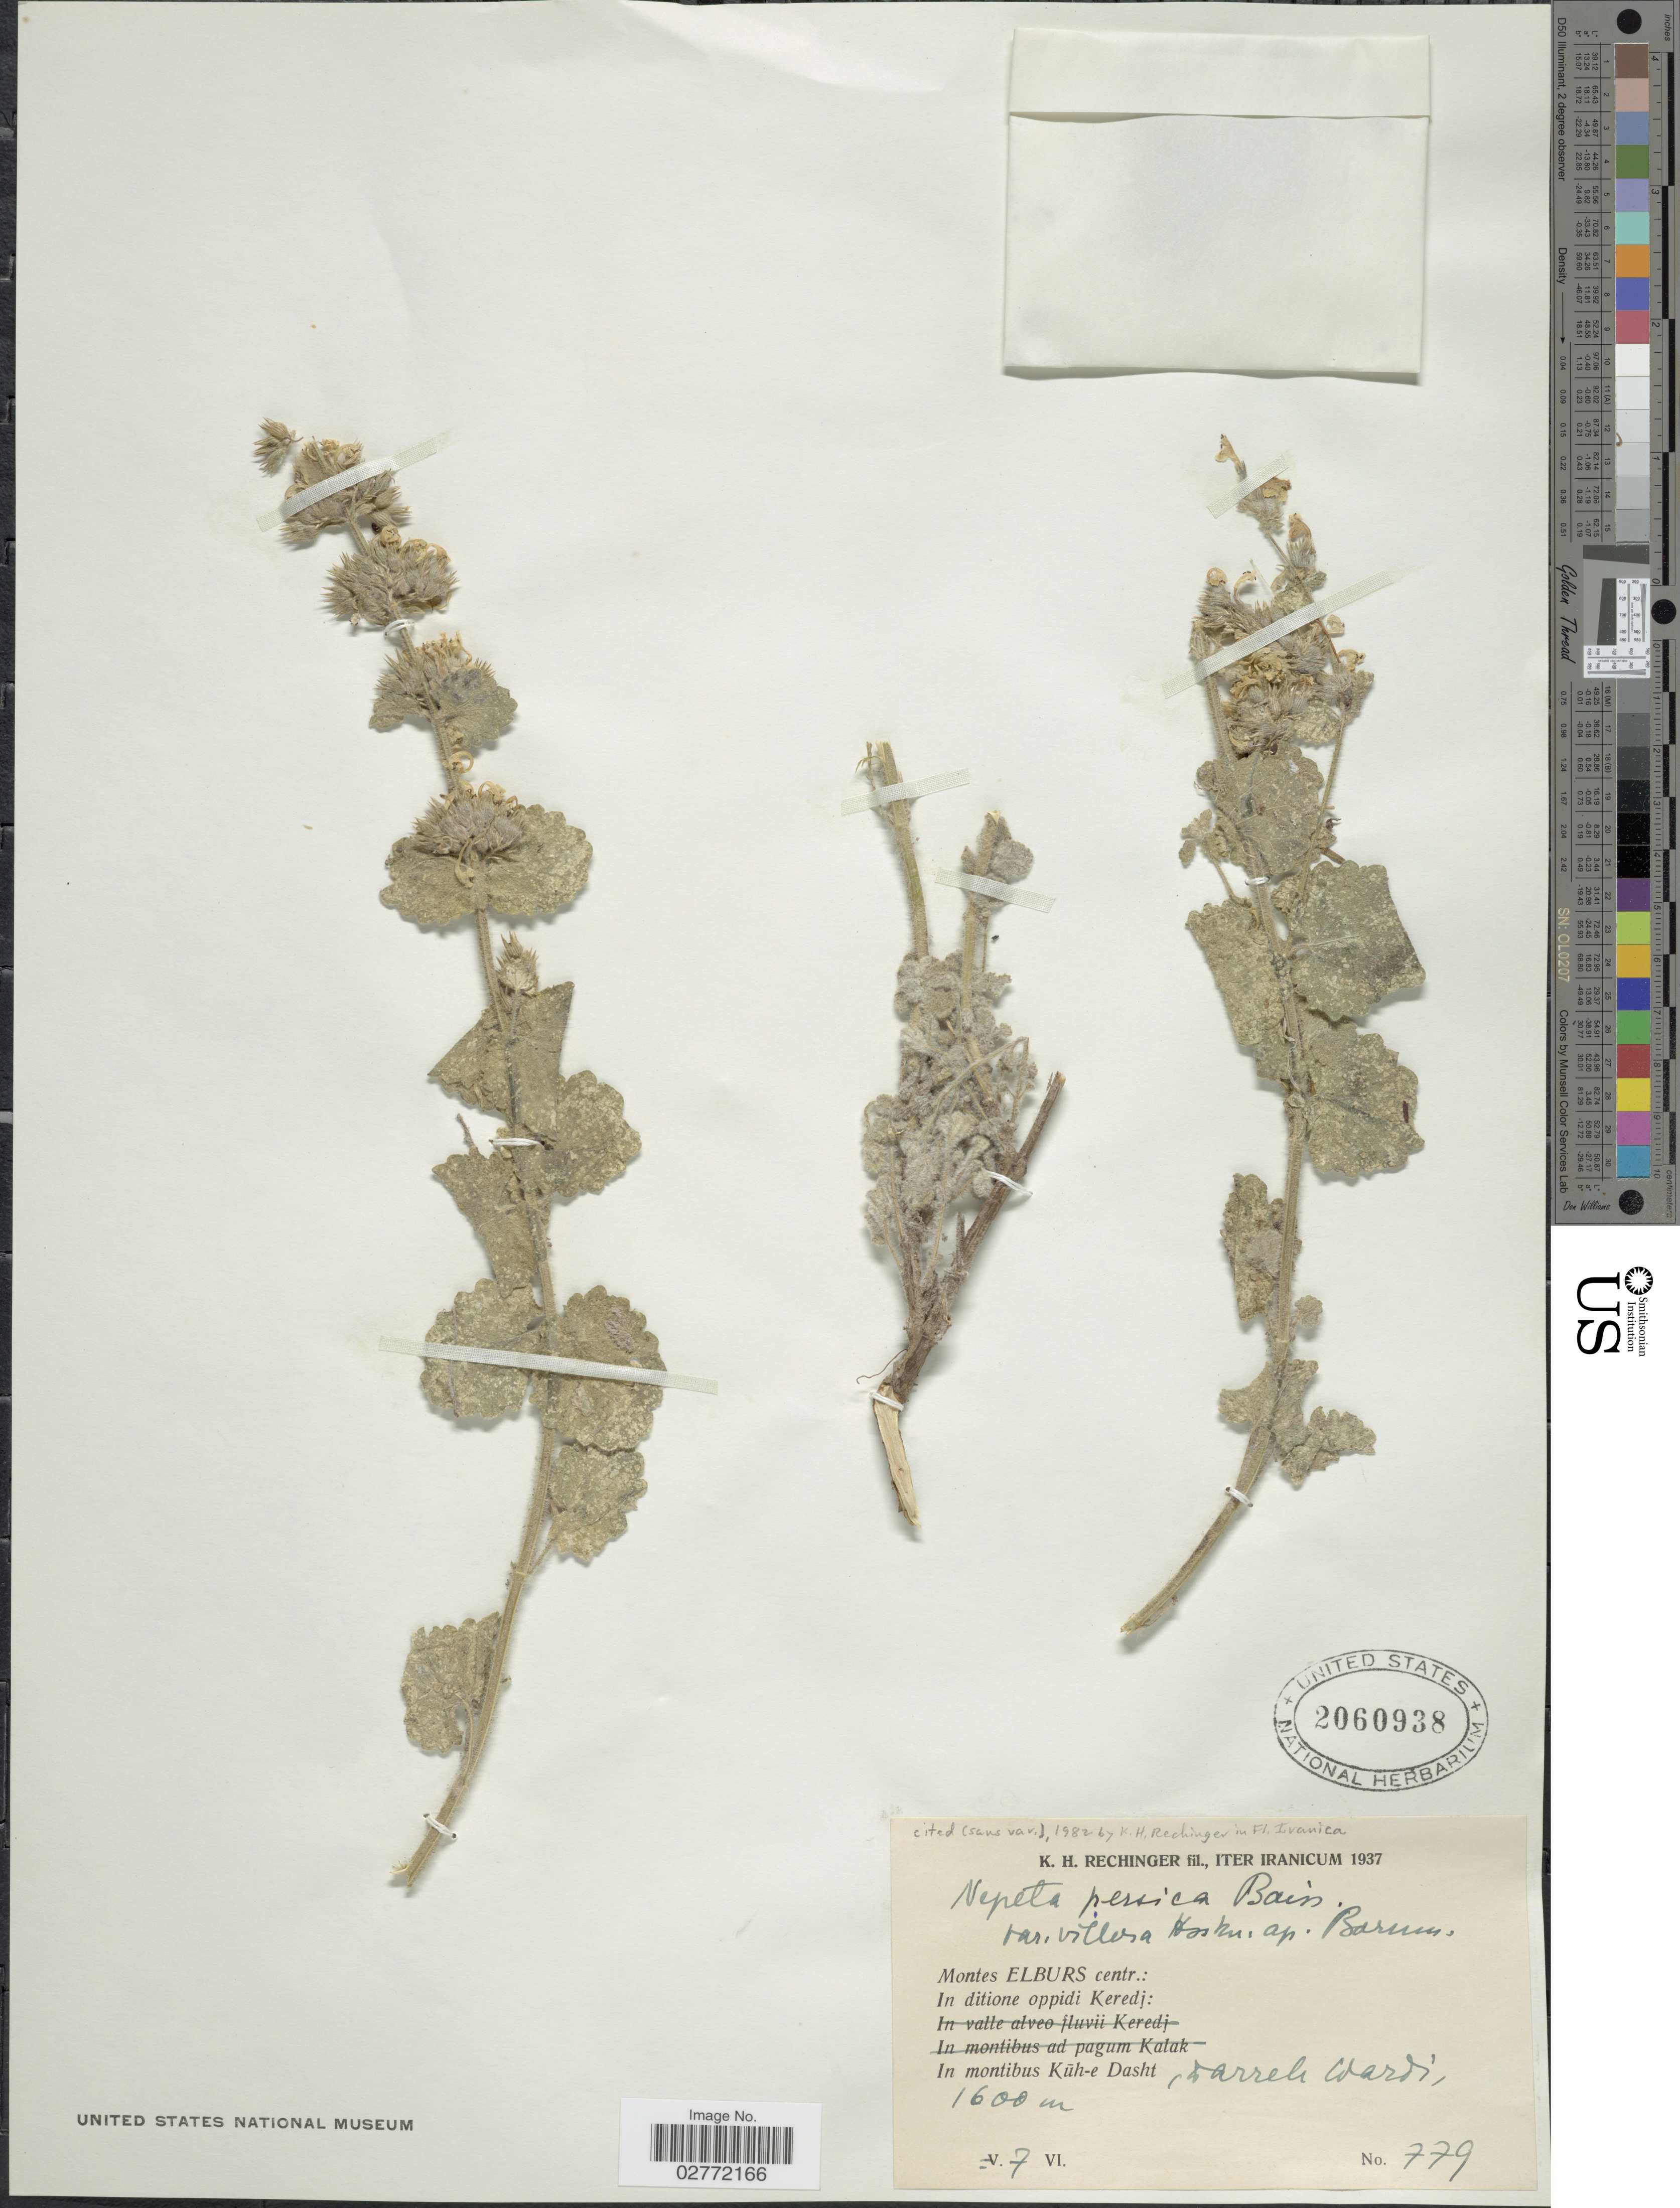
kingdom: Plantae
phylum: Tracheophyta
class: Magnoliopsida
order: Lamiales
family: Lamiaceae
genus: Nepeta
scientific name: Nepeta persica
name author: Boiss.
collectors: K. H. Rechinger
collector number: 779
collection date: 1937-06-07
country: Iran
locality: Montes Elburs centr., In ditione oppidi Keredj, in montibus Küh-e Dasht, sarreh [interpreted] Wardi.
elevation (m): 1600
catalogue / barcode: US 2060938